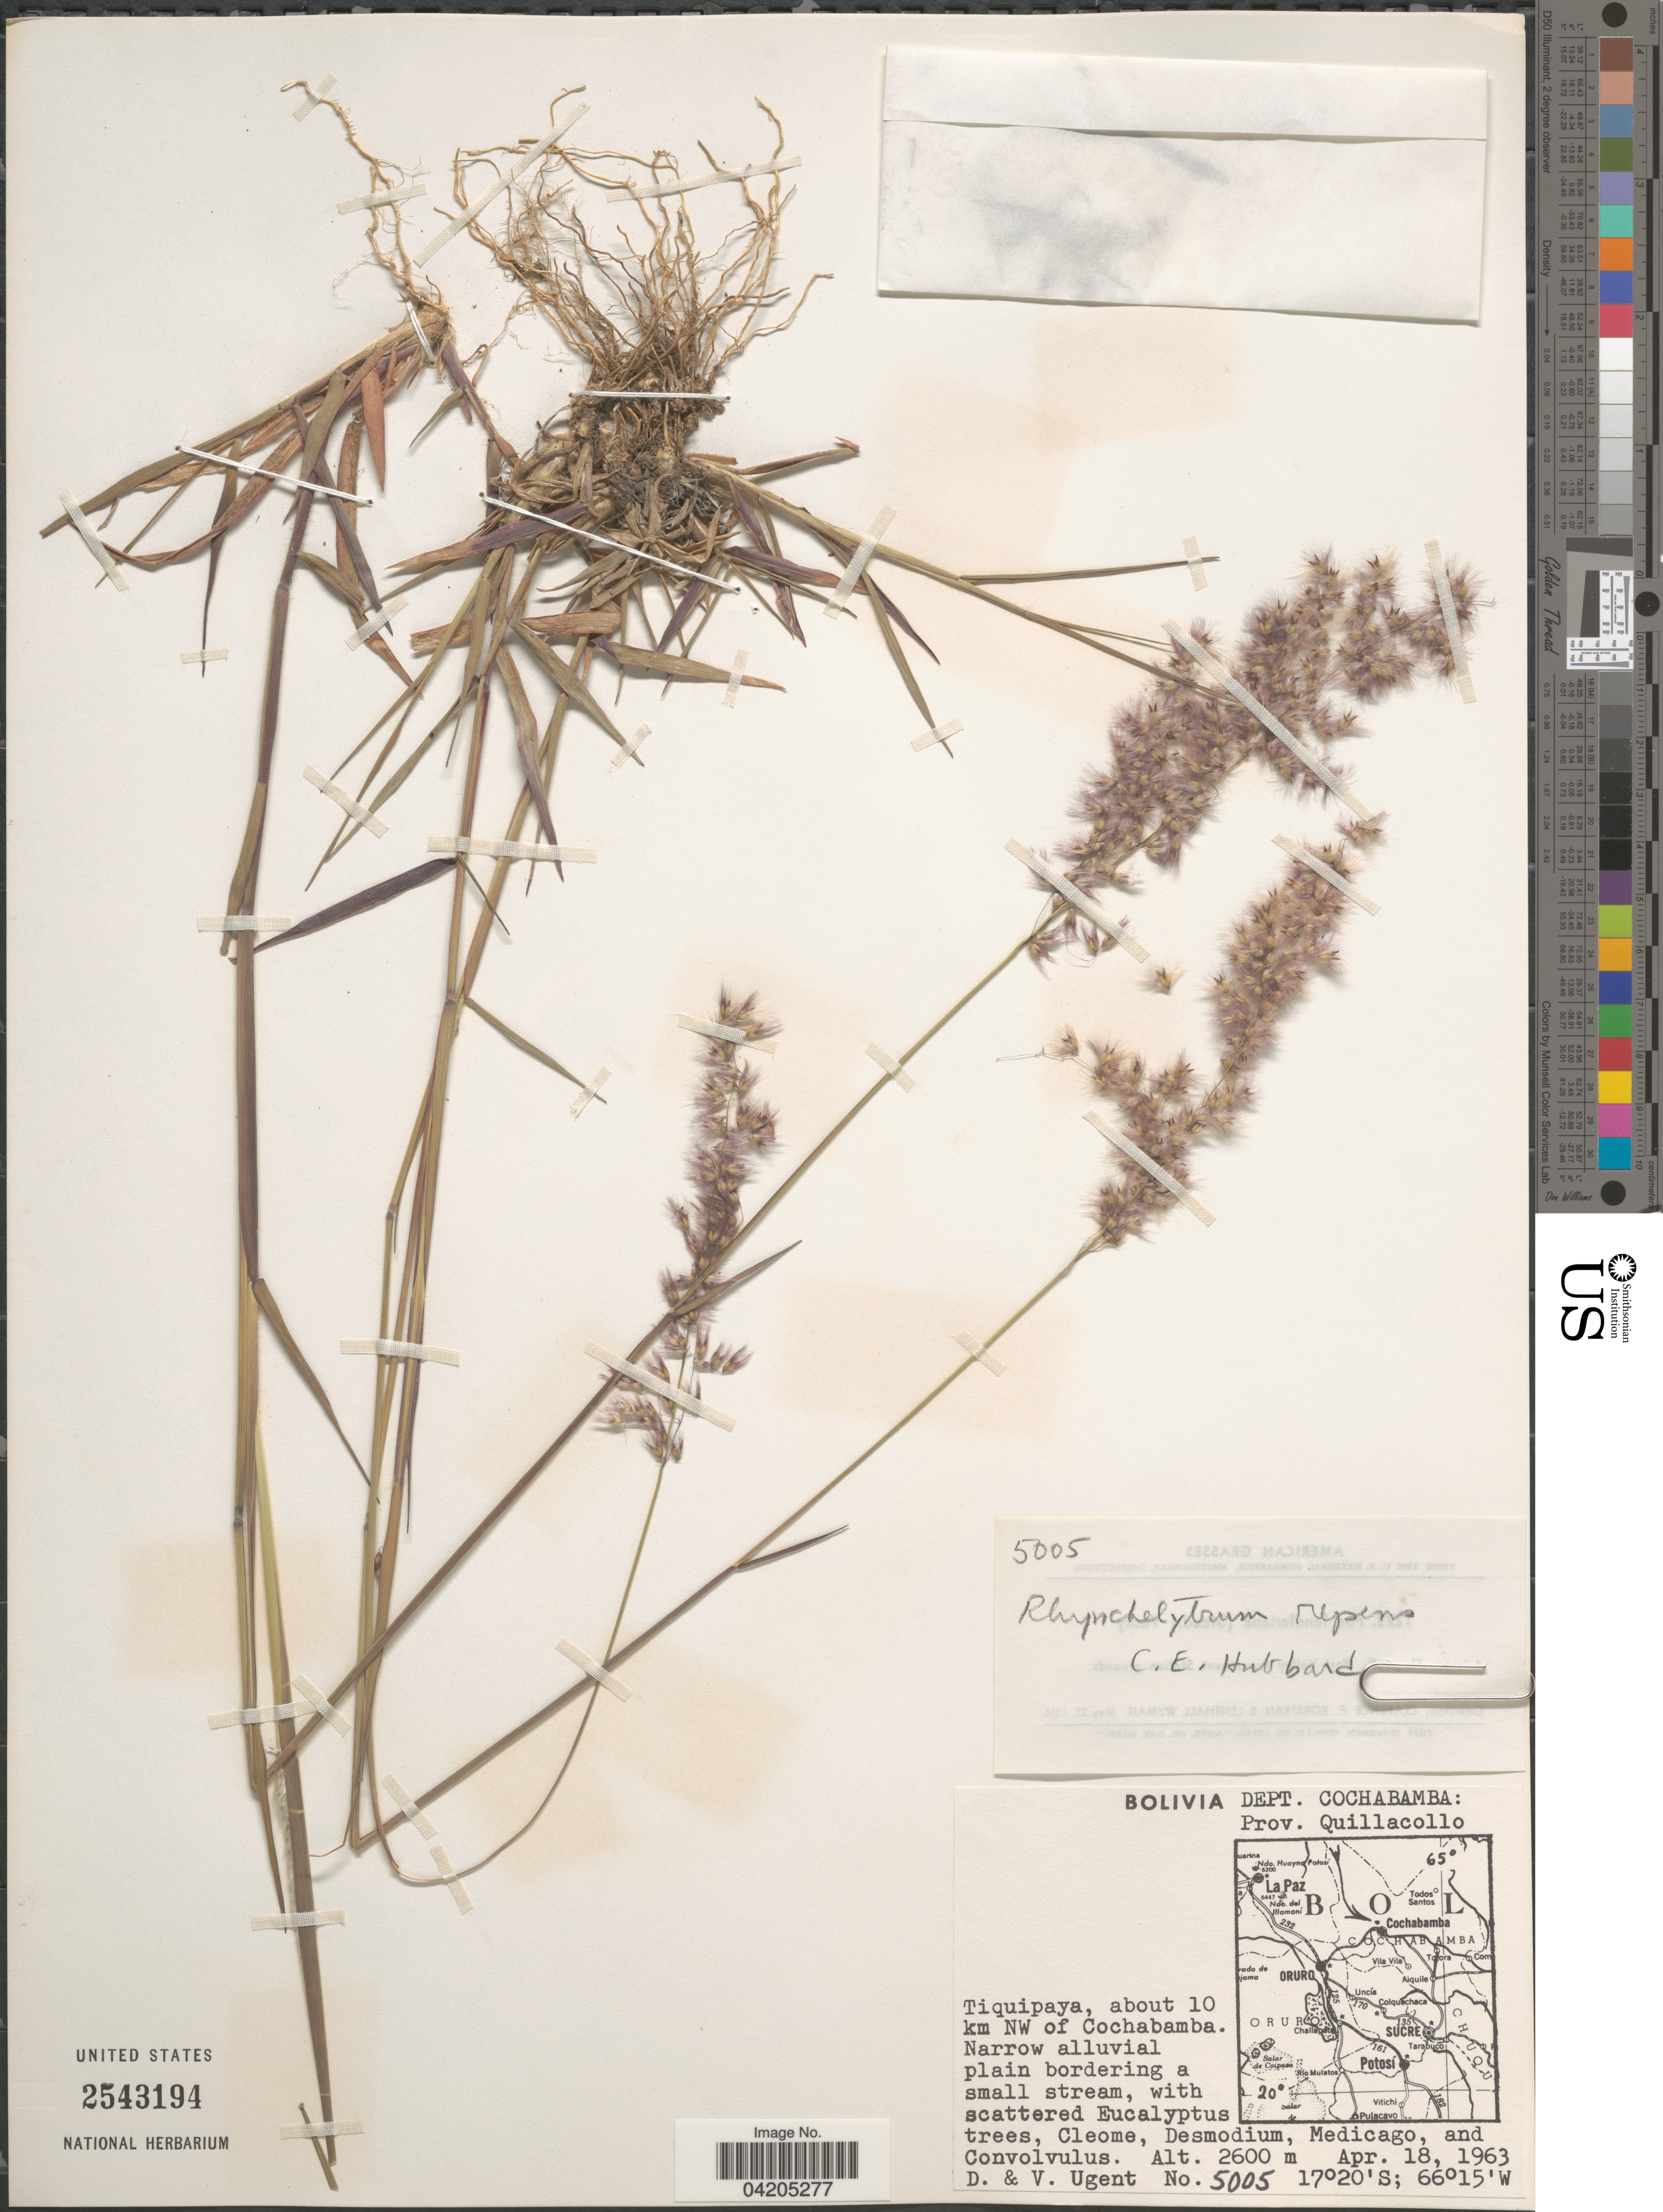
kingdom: Plantae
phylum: Tracheophyta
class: Liliopsida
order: Poales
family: Poaceae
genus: Melinis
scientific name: Melinis repens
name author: (Willd.) Zizka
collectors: D. Ugent & V. Ugent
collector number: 5005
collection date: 1963-04-18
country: Bolivia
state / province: Cochabamba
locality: Dept. Cochabamba: Prov. Quillacollo. Tiquipaya, about 10 km NW of Cochabamba.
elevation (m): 2600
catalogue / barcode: US 2543194